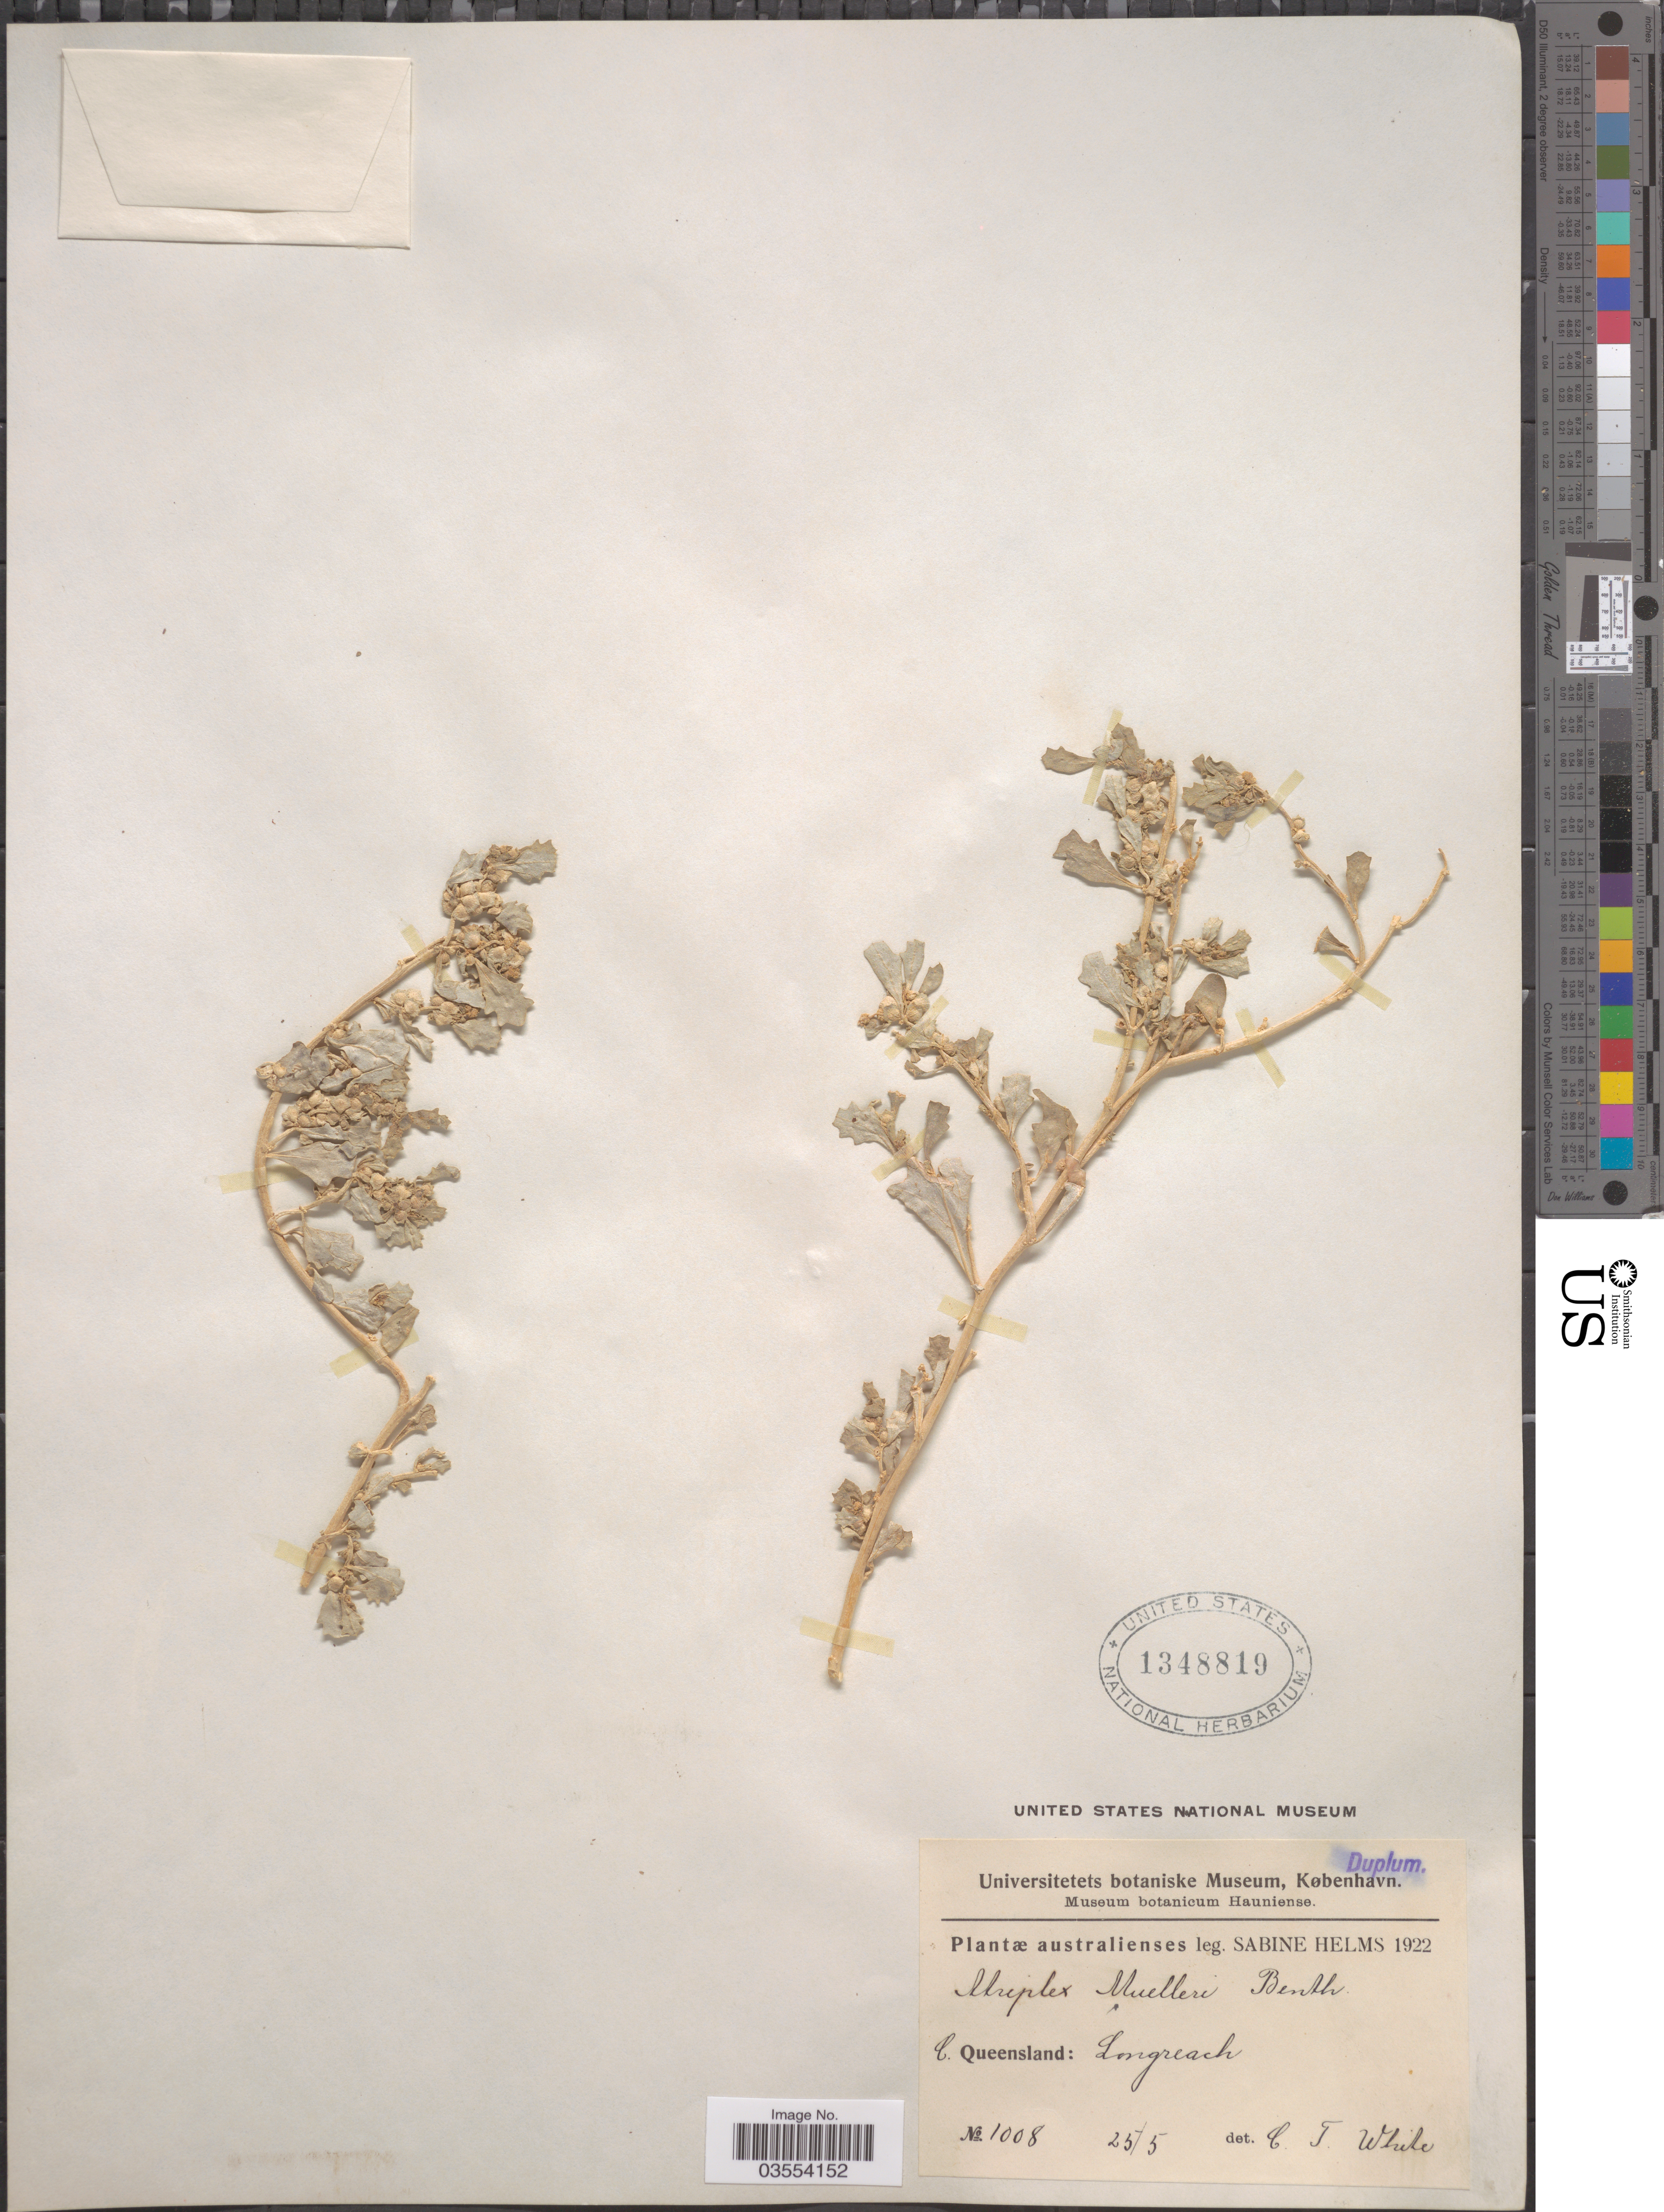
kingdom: Plantae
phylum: Tracheophyta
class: Magnoliopsida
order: Caryophyllales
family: Amaranthaceae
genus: Atriplex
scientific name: Atriplex muelleri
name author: Benth.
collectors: S. Helms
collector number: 1008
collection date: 1922-05-25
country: Australia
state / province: Queensland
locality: C. Queensland: Longreach.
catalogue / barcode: US 1348819